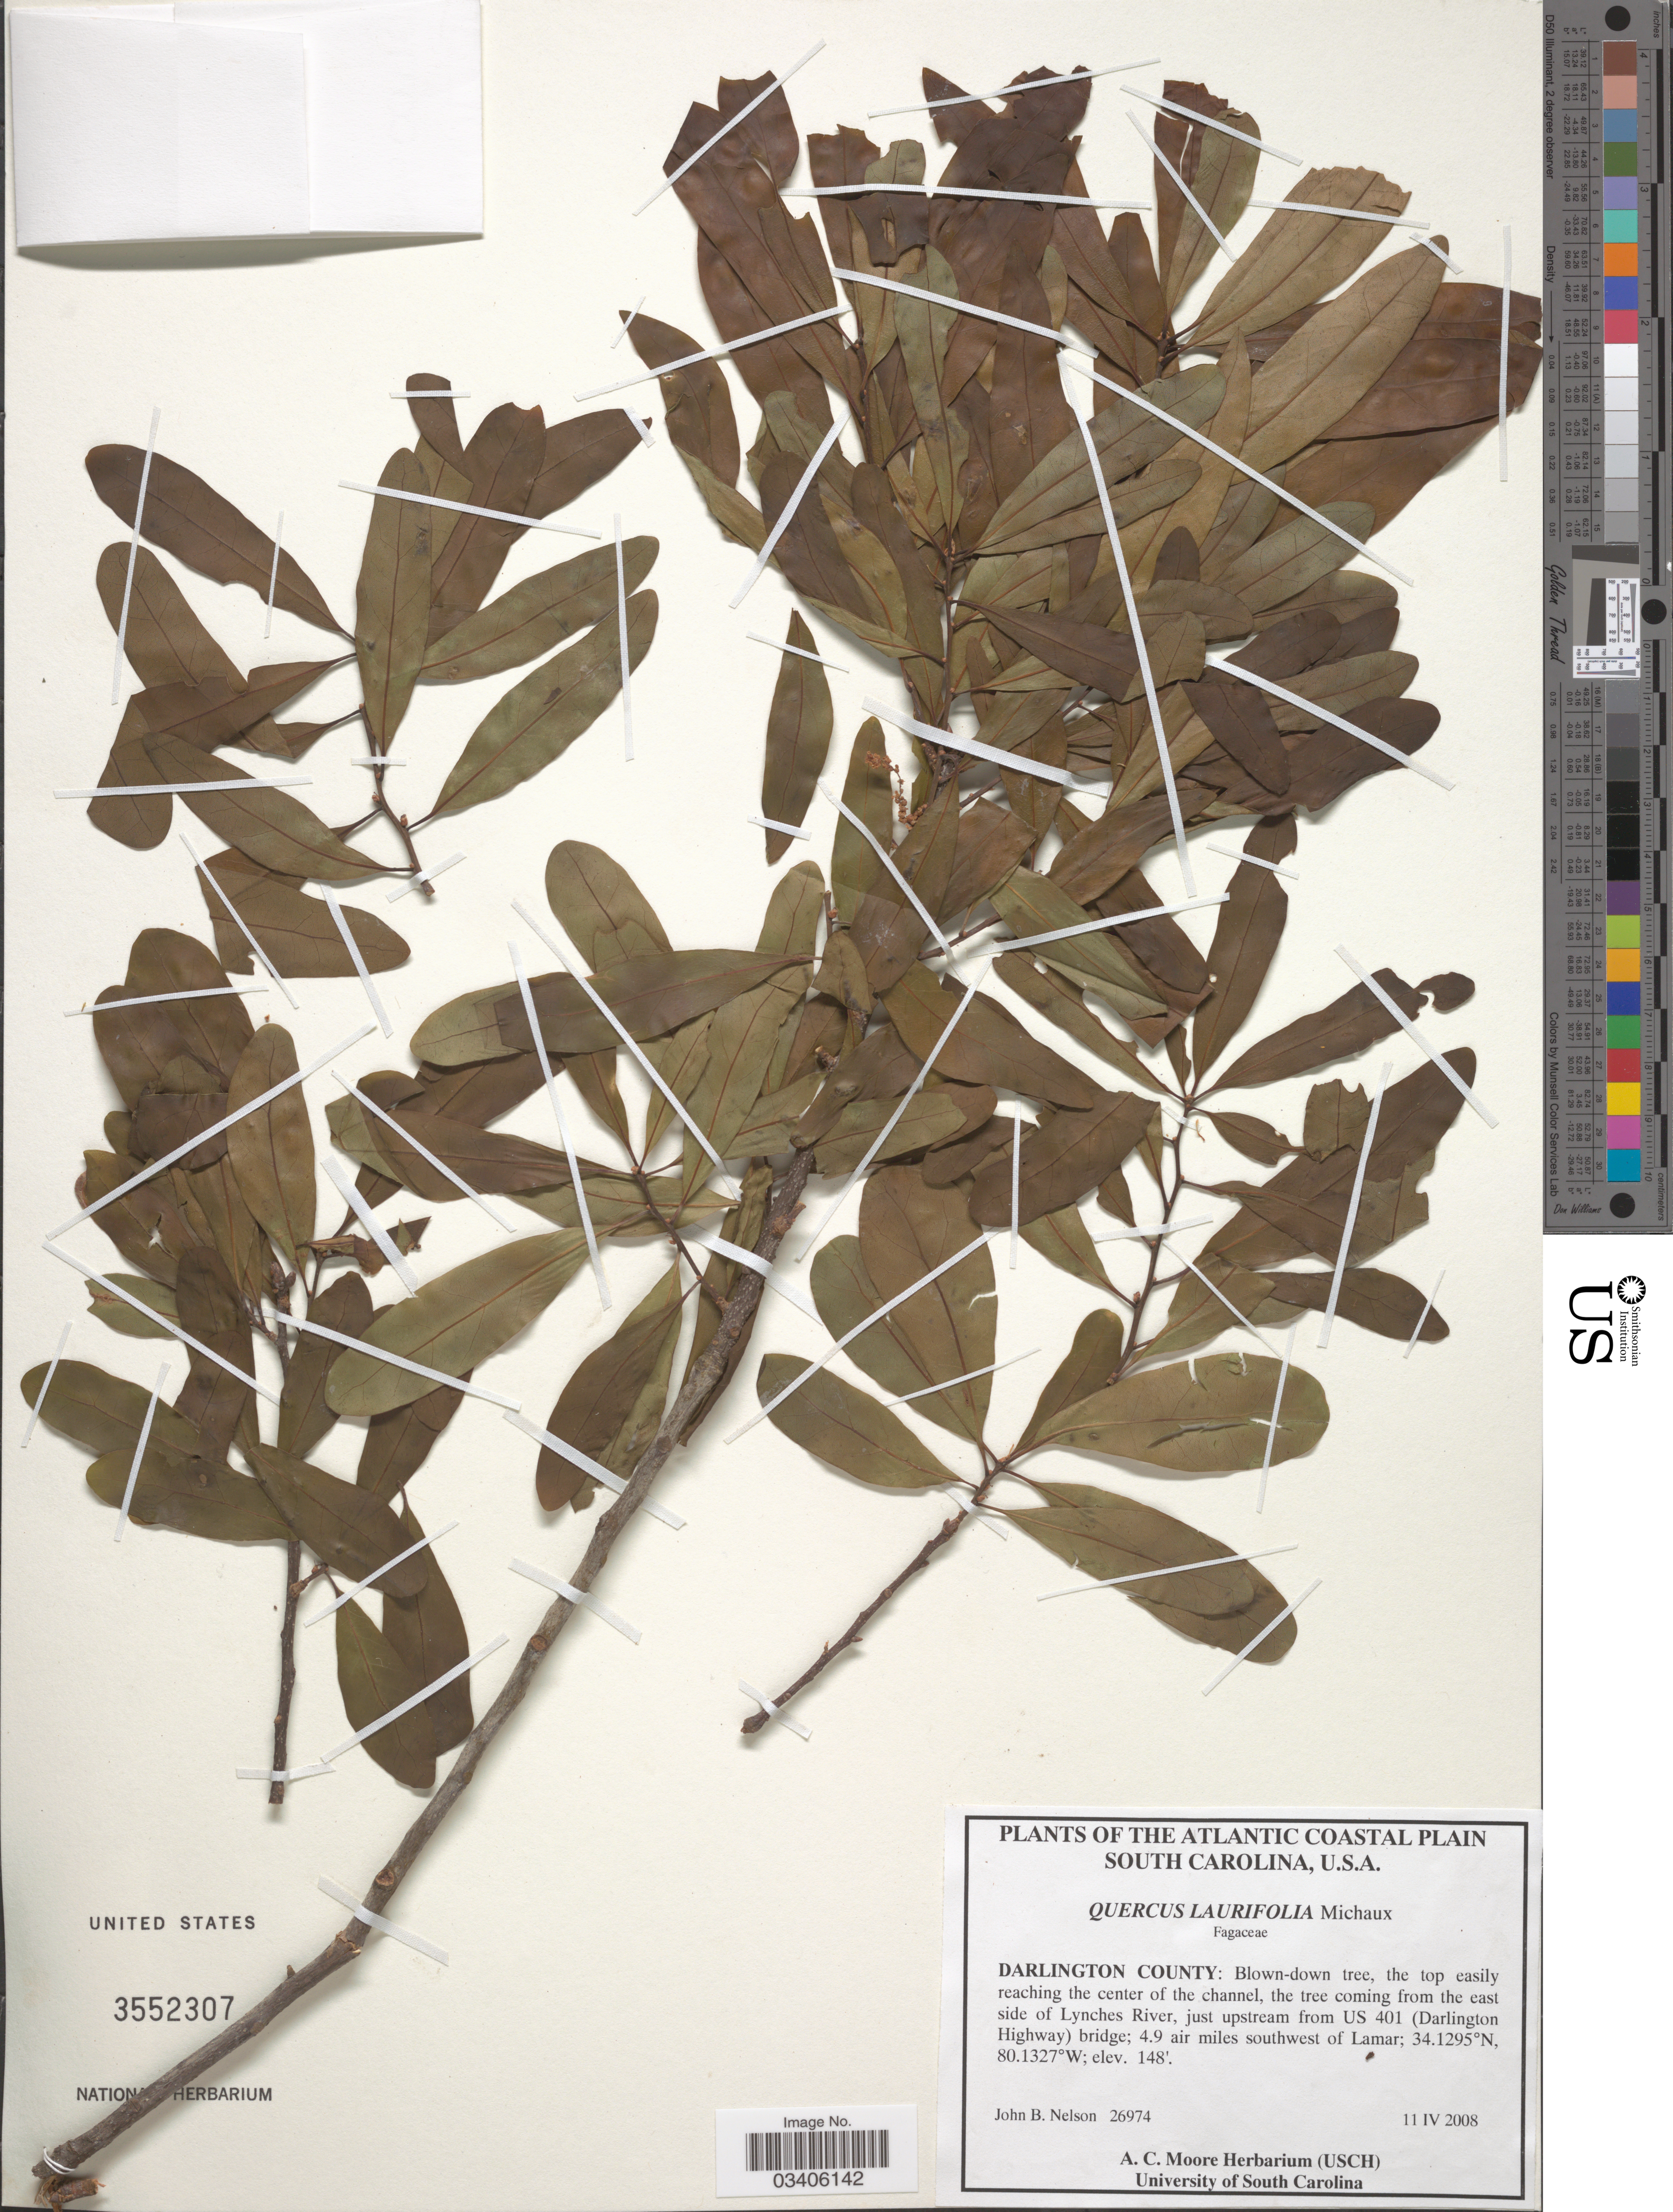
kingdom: Plantae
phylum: Tracheophyta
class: Magnoliopsida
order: Fagales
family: Fagaceae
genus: Quercus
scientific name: Quercus laurifolia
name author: Michx.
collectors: J. Nelson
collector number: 26974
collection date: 2008-04-11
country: United States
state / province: South Carolina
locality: The Atlantic Coastal Plain. U.S.A. Darlington County: east side of Lynches River, just upstream from US 401 (Darlington Highway) bridge; 4.9 air miles southwest of Lamar.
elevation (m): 45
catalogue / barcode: US 3552307